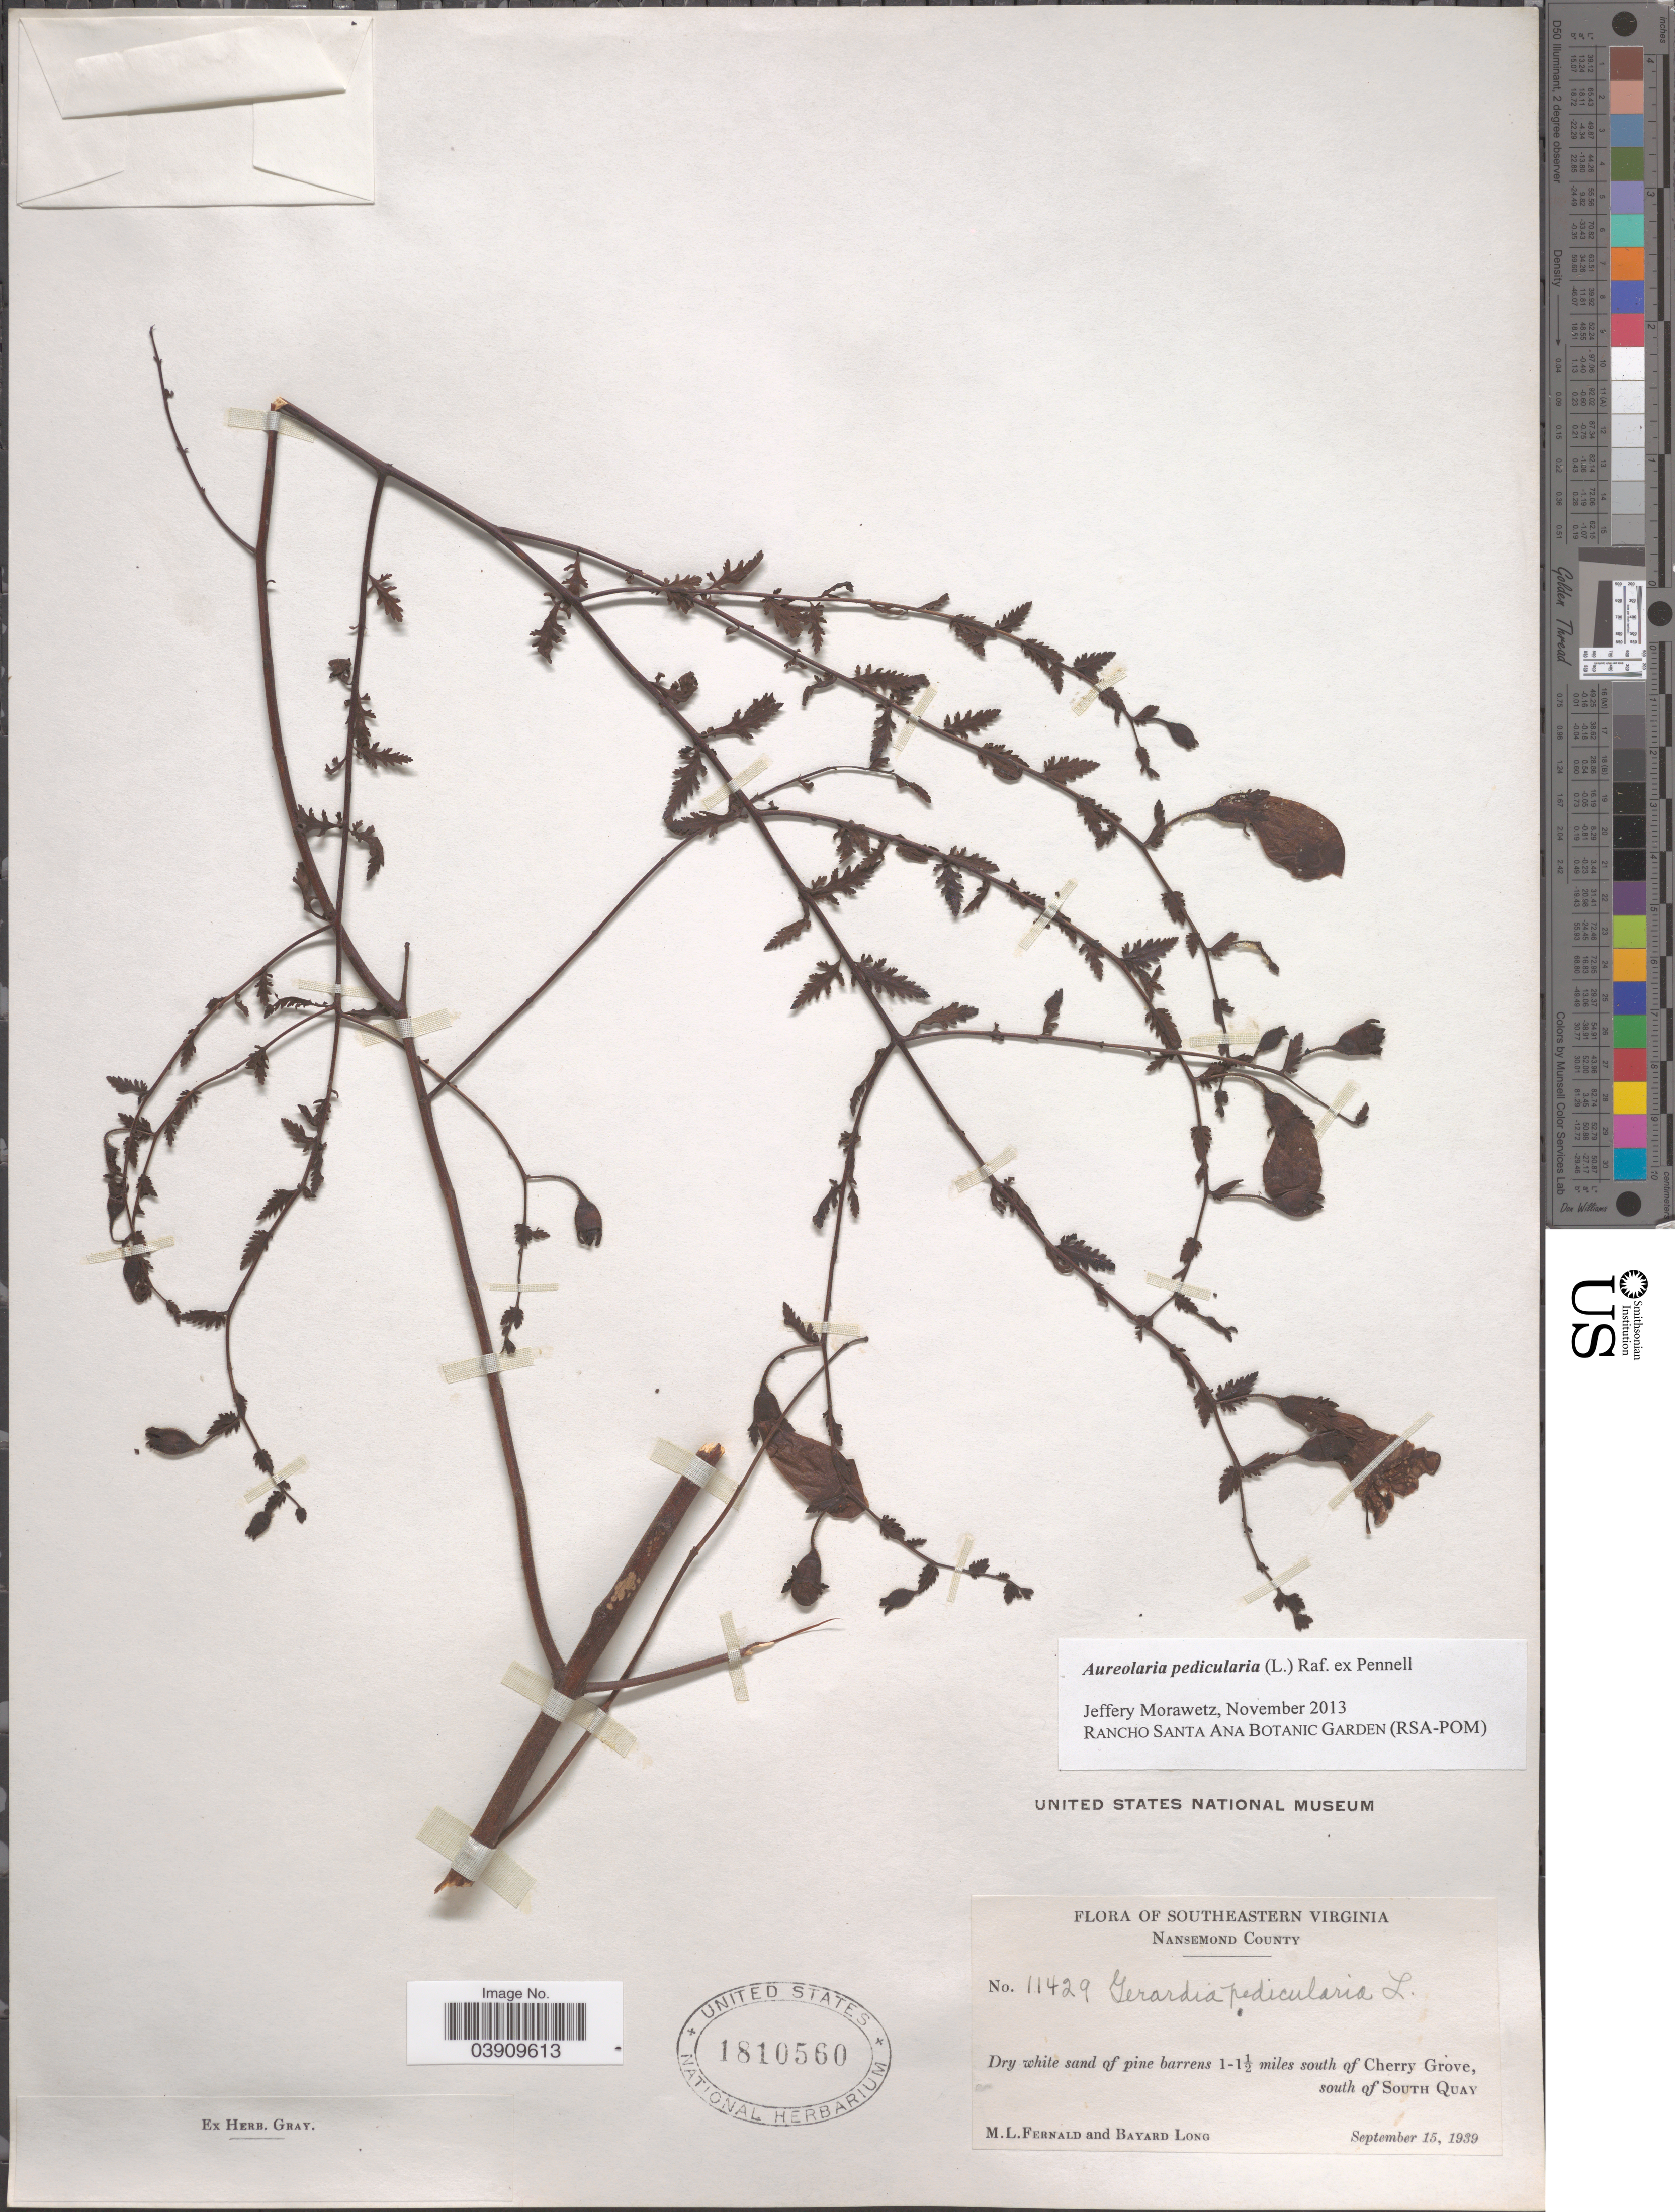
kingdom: Plantae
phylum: Tracheophyta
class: Magnoliopsida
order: Lamiales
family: Orobanchaceae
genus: Aureolaria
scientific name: Aureolaria pedicularia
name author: (L.) Raf. ex Farw.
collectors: M. L. Fernald & B. Long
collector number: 11429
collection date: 1939-09-15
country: United States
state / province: Virginia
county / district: City of Suffolk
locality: Southeastern Virginia. Nansemond County. 1-1½ miles south of Cherry Grove, south of South Quay.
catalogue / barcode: US 1810560